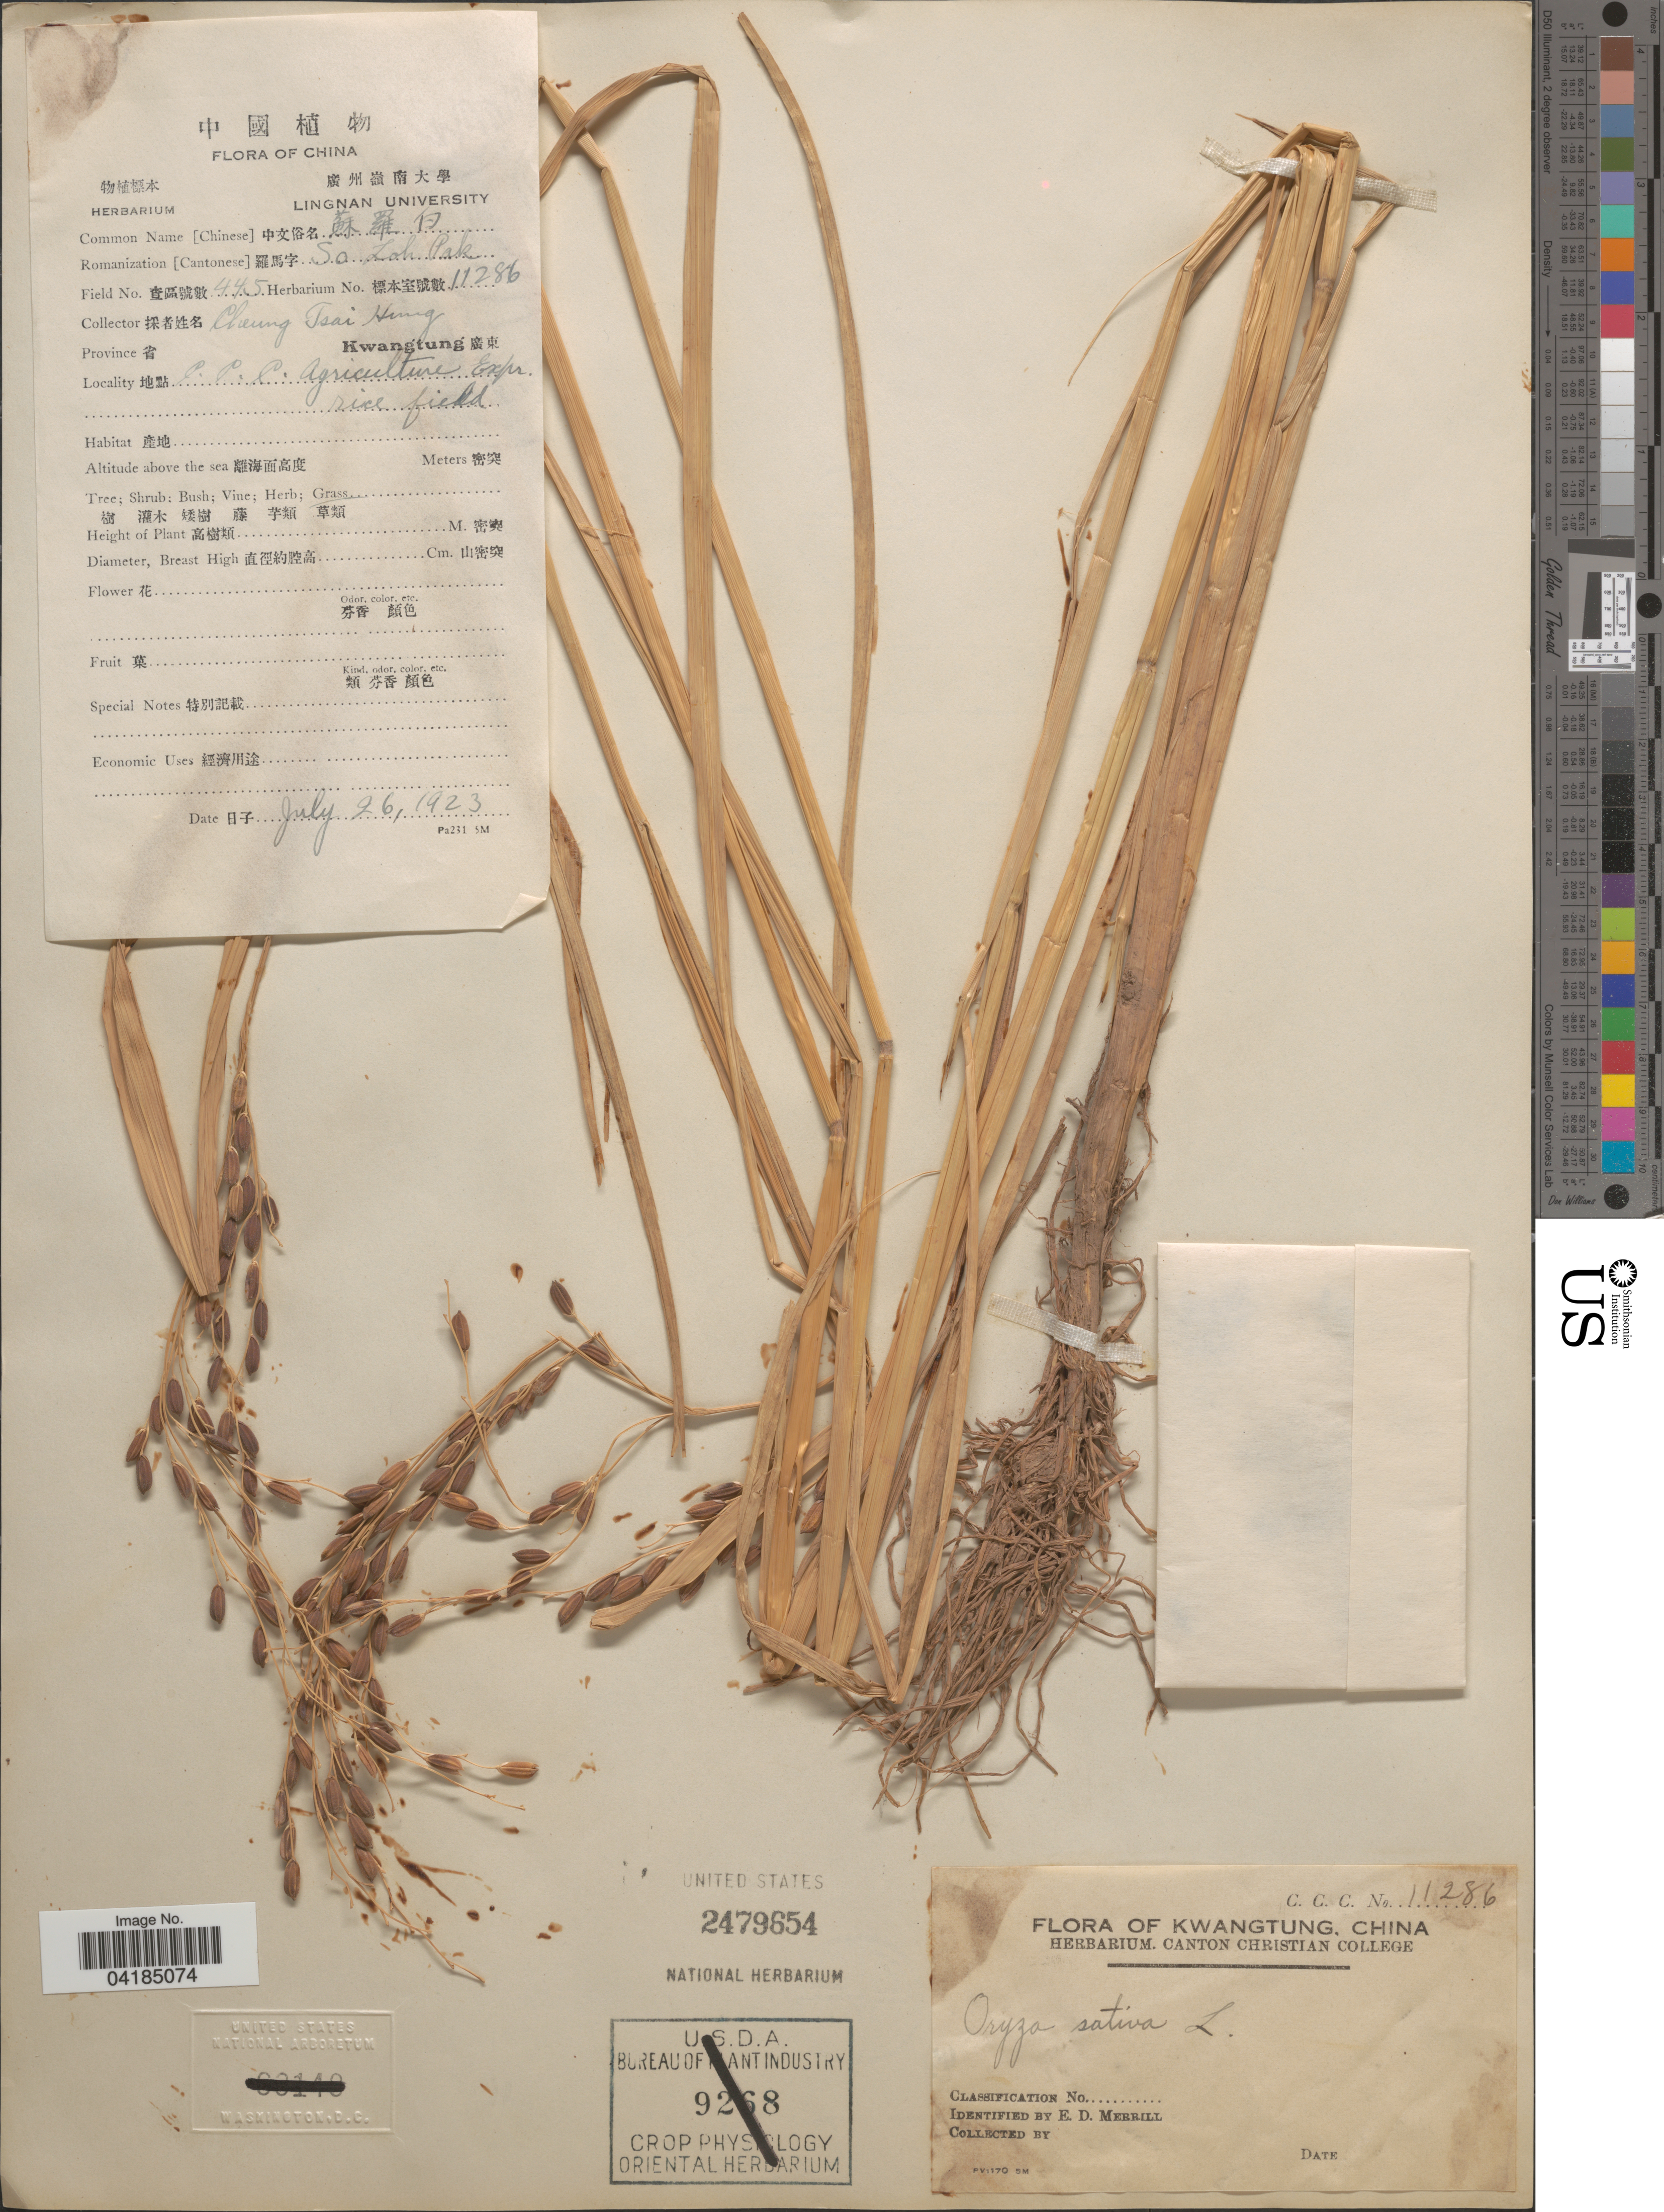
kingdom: Plantae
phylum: Tracheophyta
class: Liliopsida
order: Poales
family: Poaceae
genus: Oryza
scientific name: Oryza sativa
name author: L.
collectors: C. Hung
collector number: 445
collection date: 1923-07-26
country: China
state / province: Guangdong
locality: Kwangtung. C.C.C. Agriculture Expr. rice field.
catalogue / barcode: US 2479654